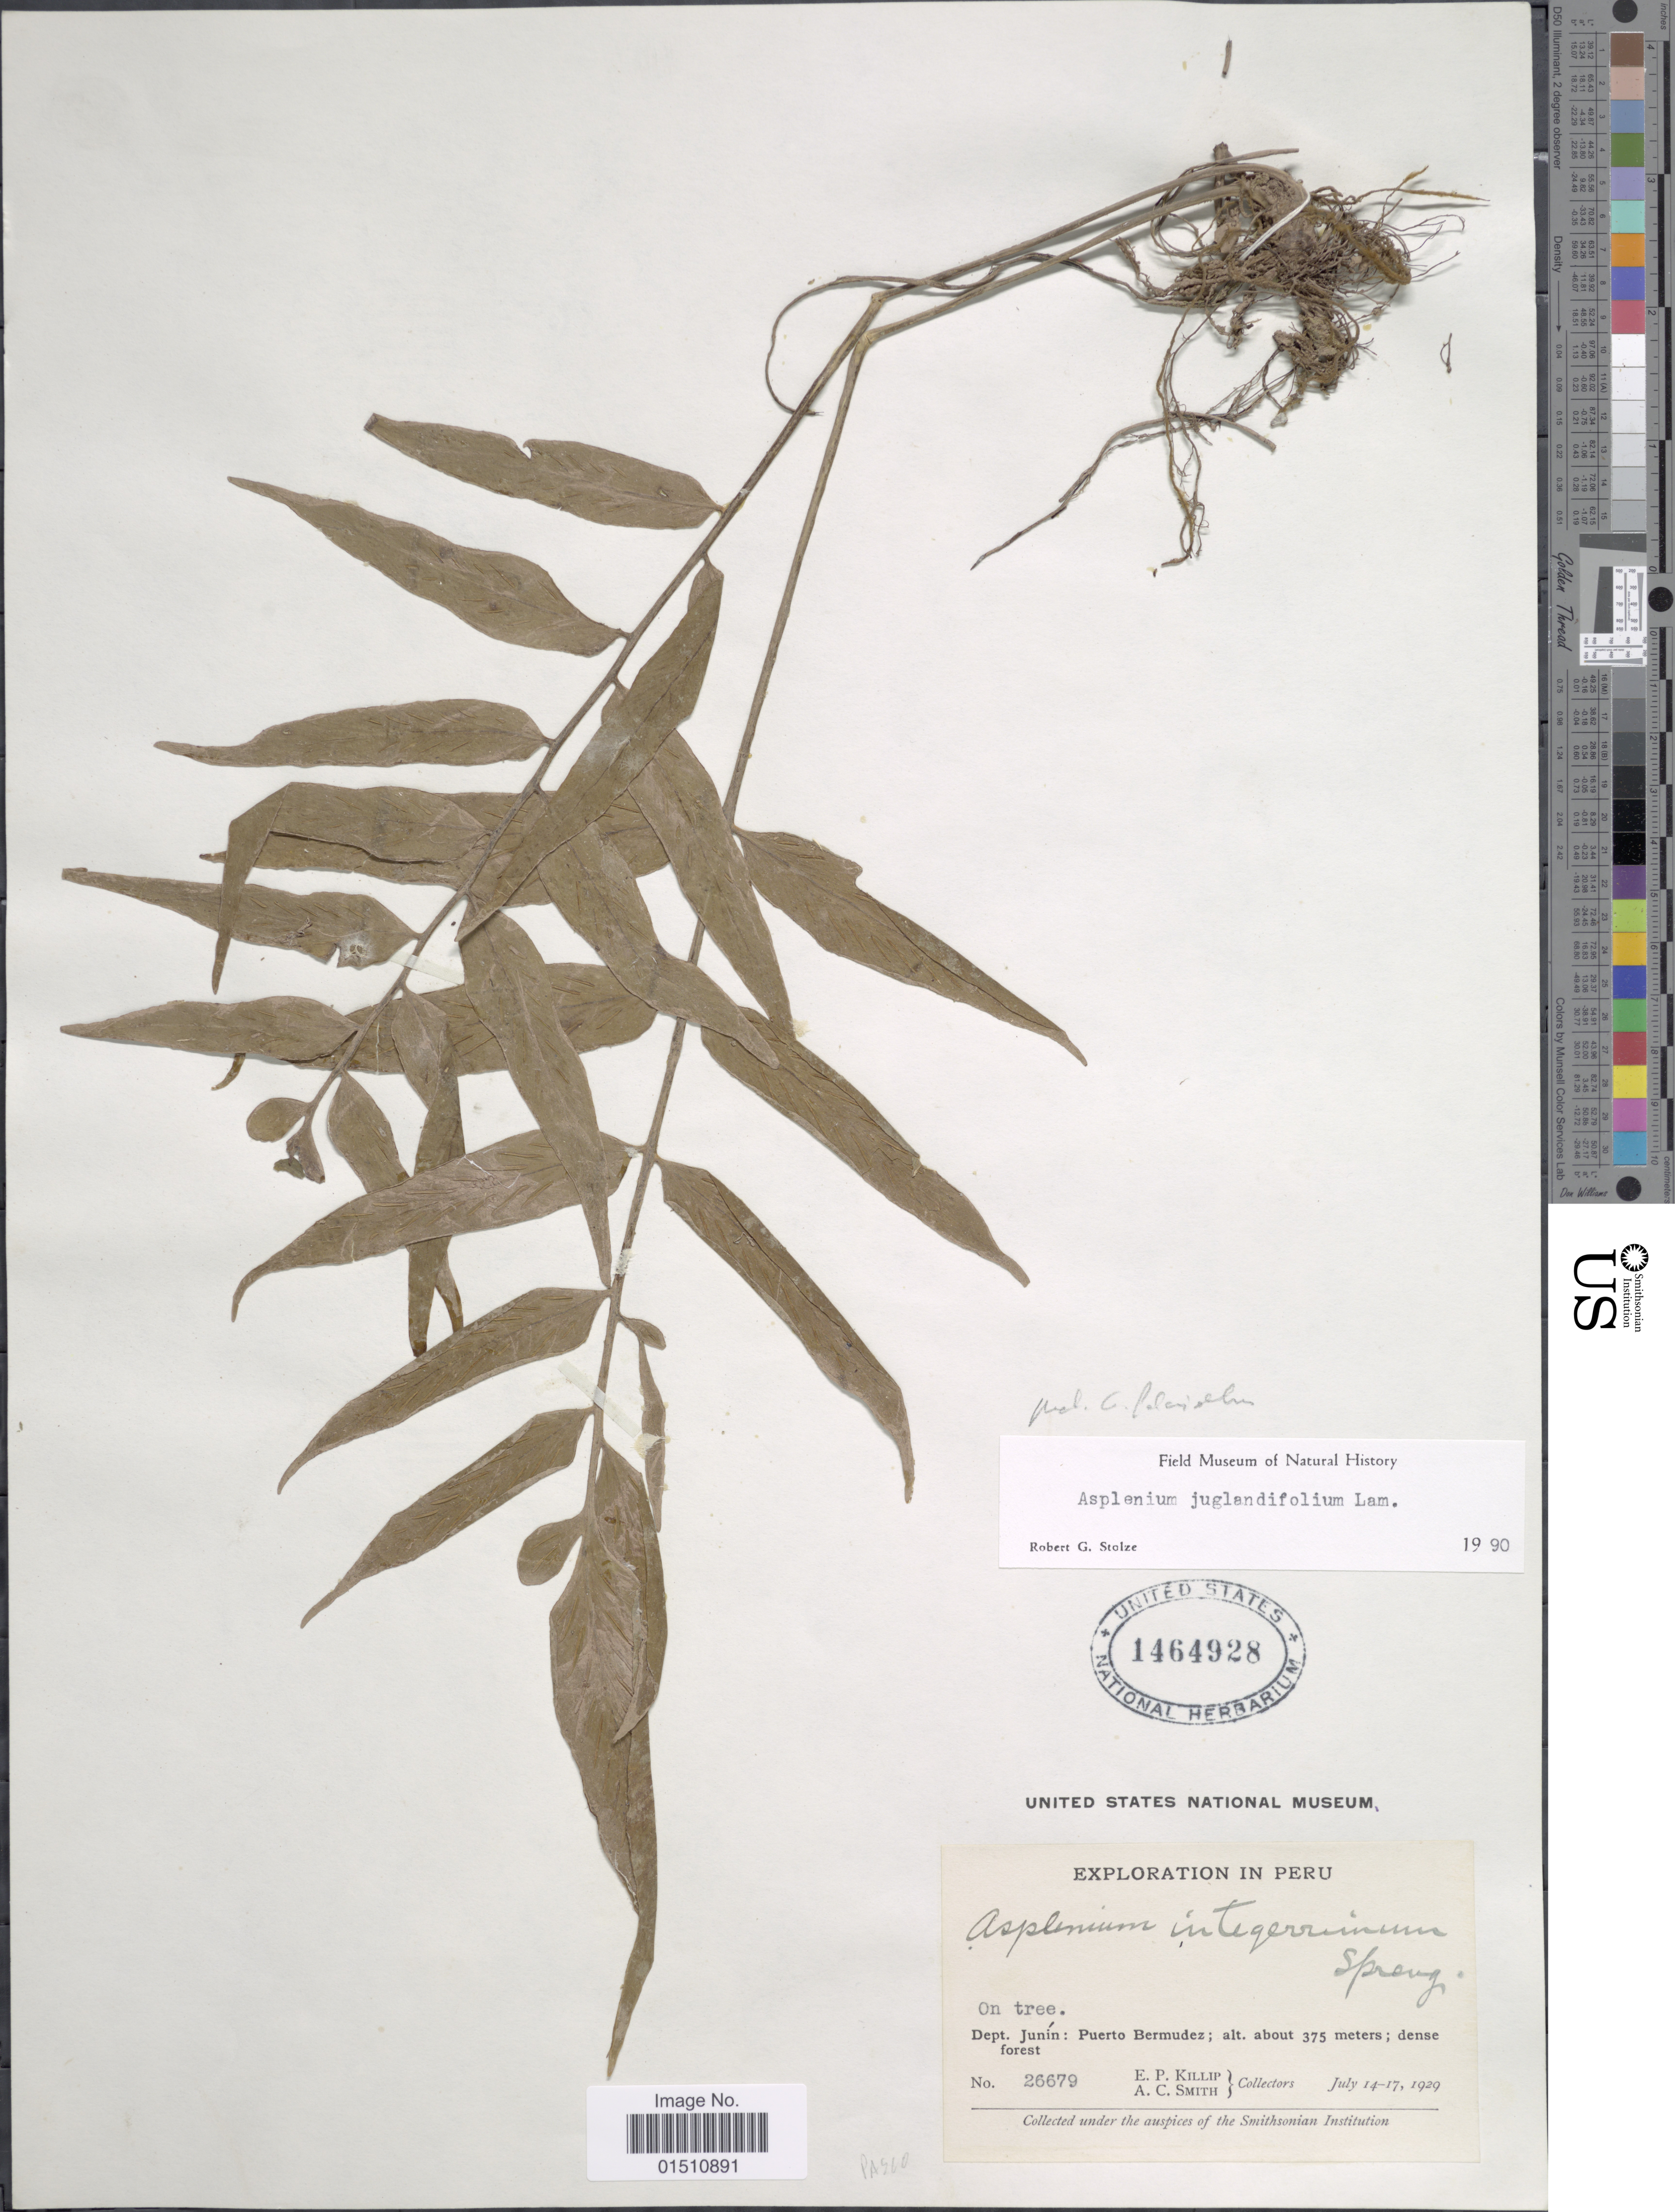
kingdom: Plantae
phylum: Tracheophyta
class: Polypodiopsida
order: Polypodiales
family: Aspleniaceae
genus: Asplenium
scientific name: Asplenium falcinellum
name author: Maxon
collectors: E. P. Killip & A. C. Smith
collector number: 26679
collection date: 1929-07-14/1929-07-17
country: Peru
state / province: Junín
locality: Peru, Dept. Junin: Puerto Bermudez.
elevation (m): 375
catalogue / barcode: US 1464928